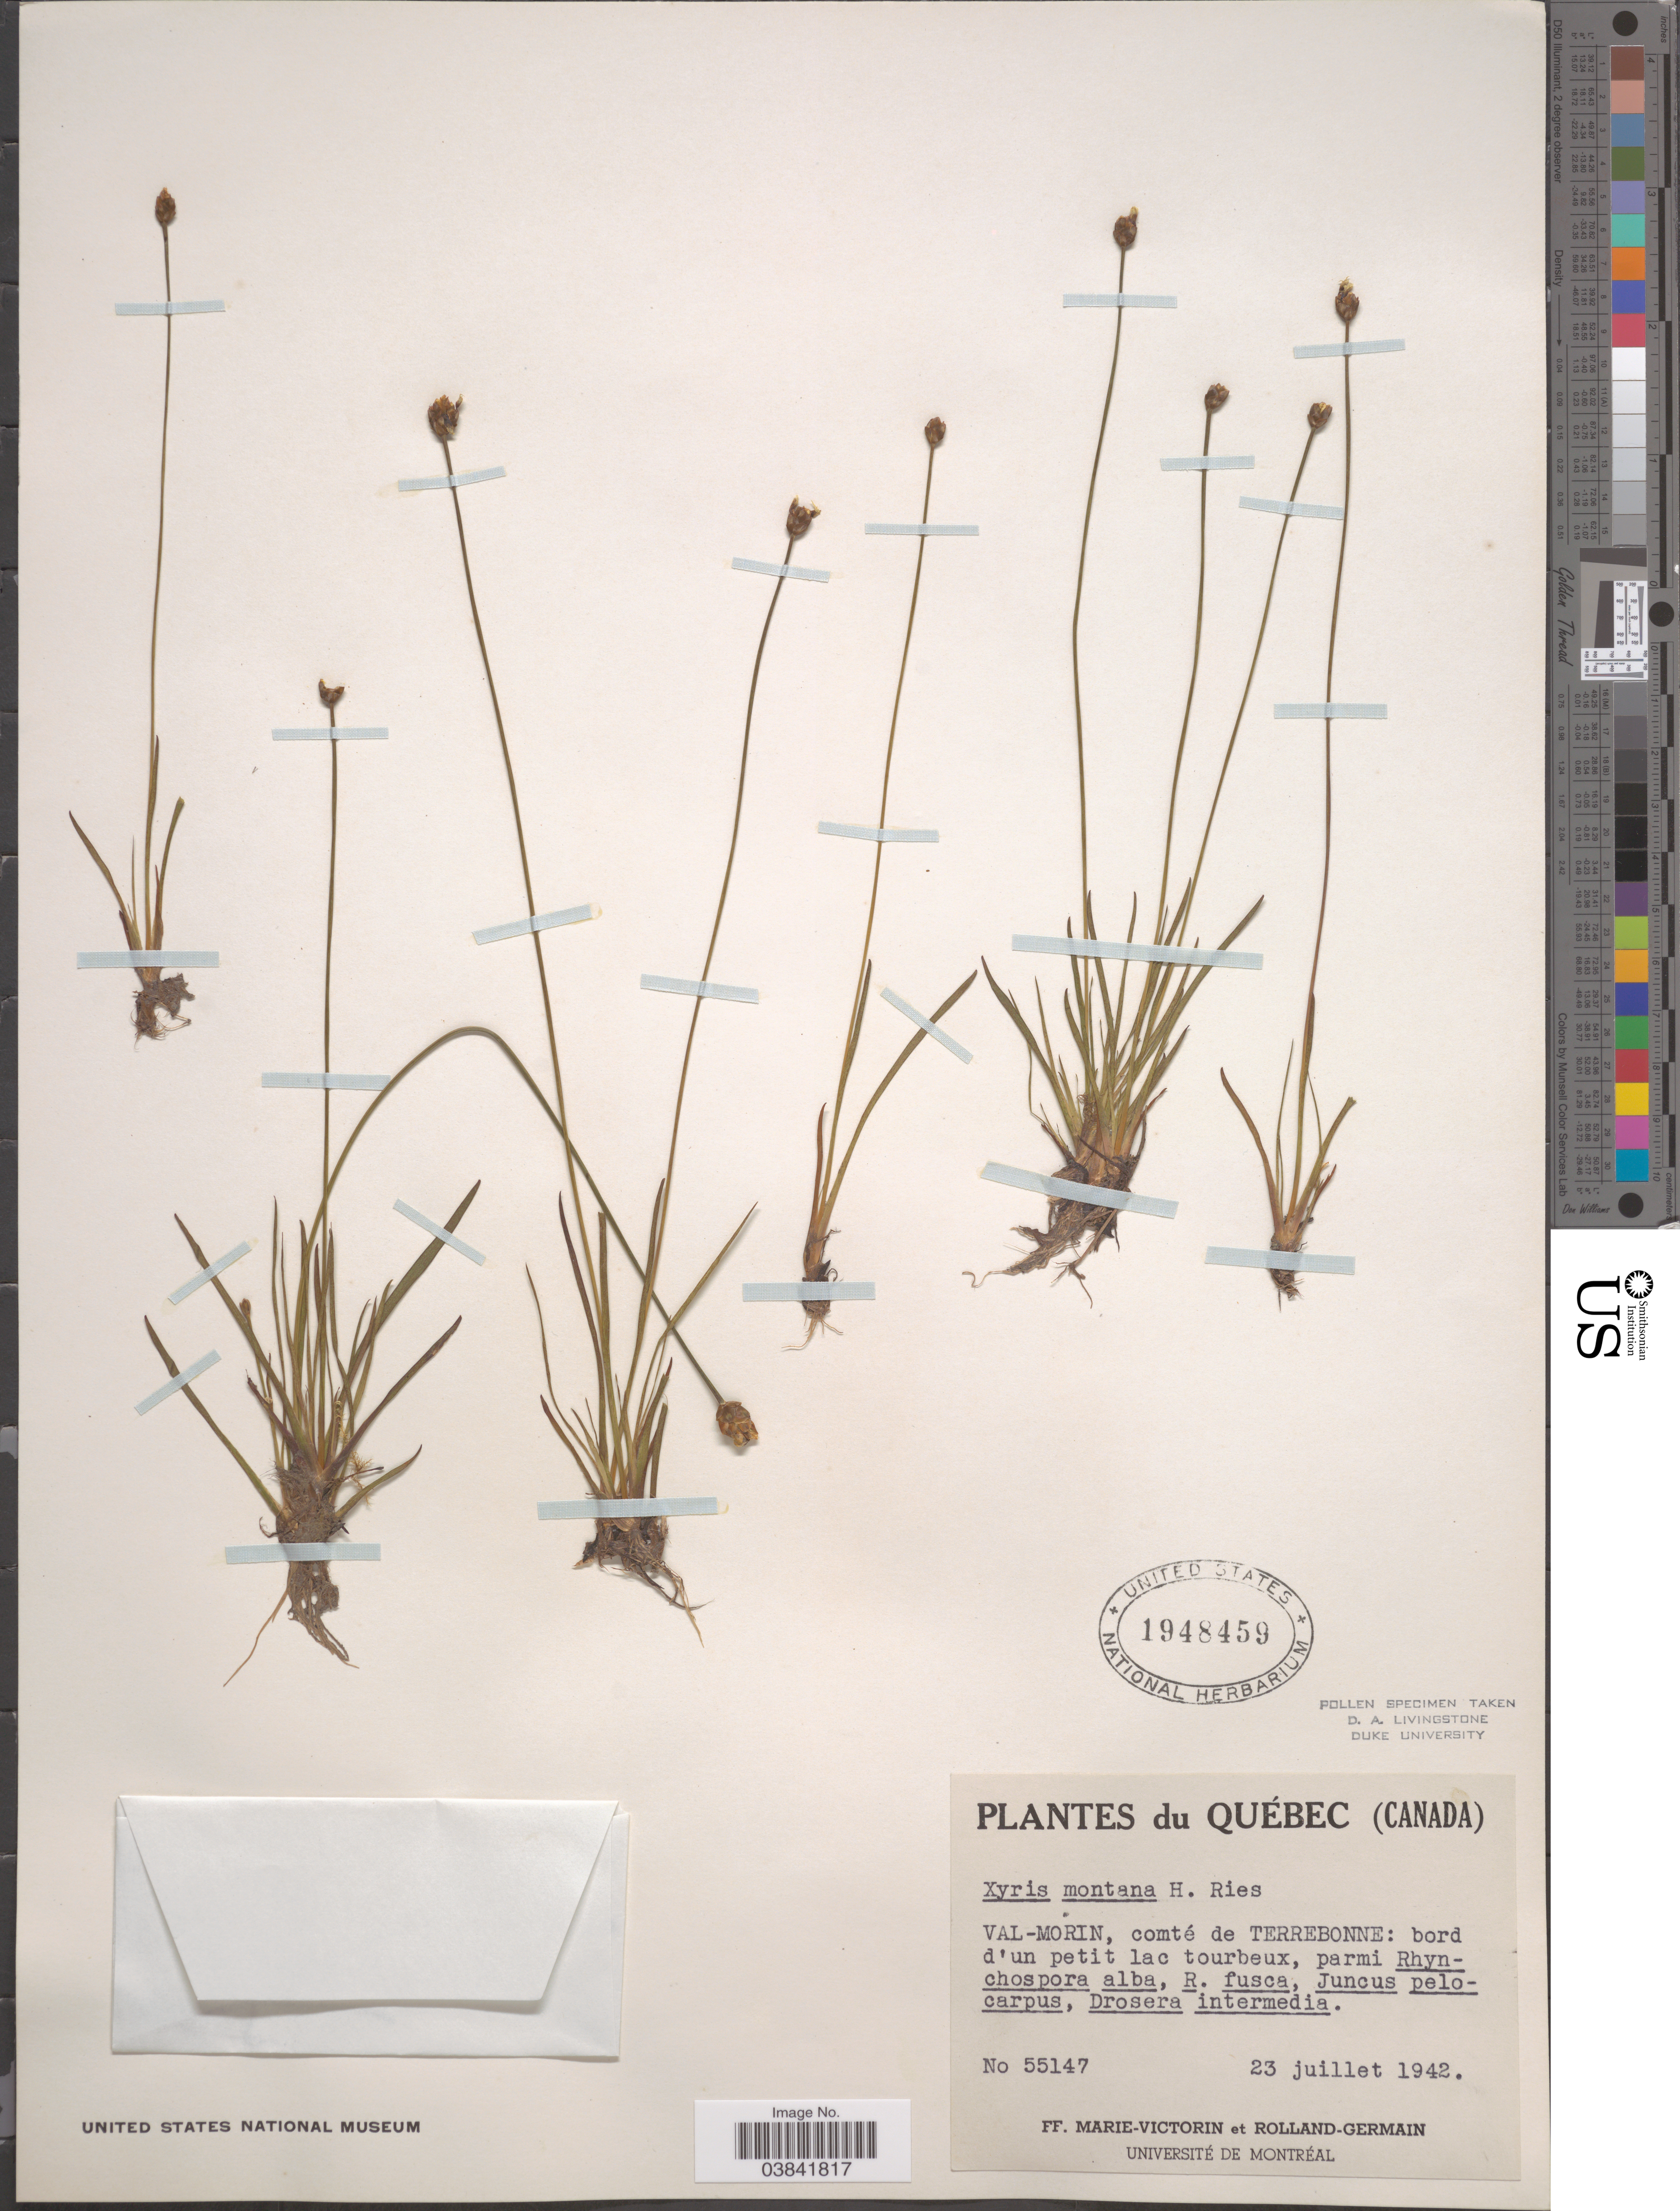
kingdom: Plantae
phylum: Tracheophyta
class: Liliopsida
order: Poales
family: Xyridaceae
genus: Xyris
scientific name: Xyris montana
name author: Ries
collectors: F. Marie-Victorin & Rolland-Germain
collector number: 55147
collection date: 1942-07-23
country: Canada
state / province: Quebec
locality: Val-Morin, comté de Terrebonne: bord d'un petit lac tourbeux.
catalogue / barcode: US 1948459